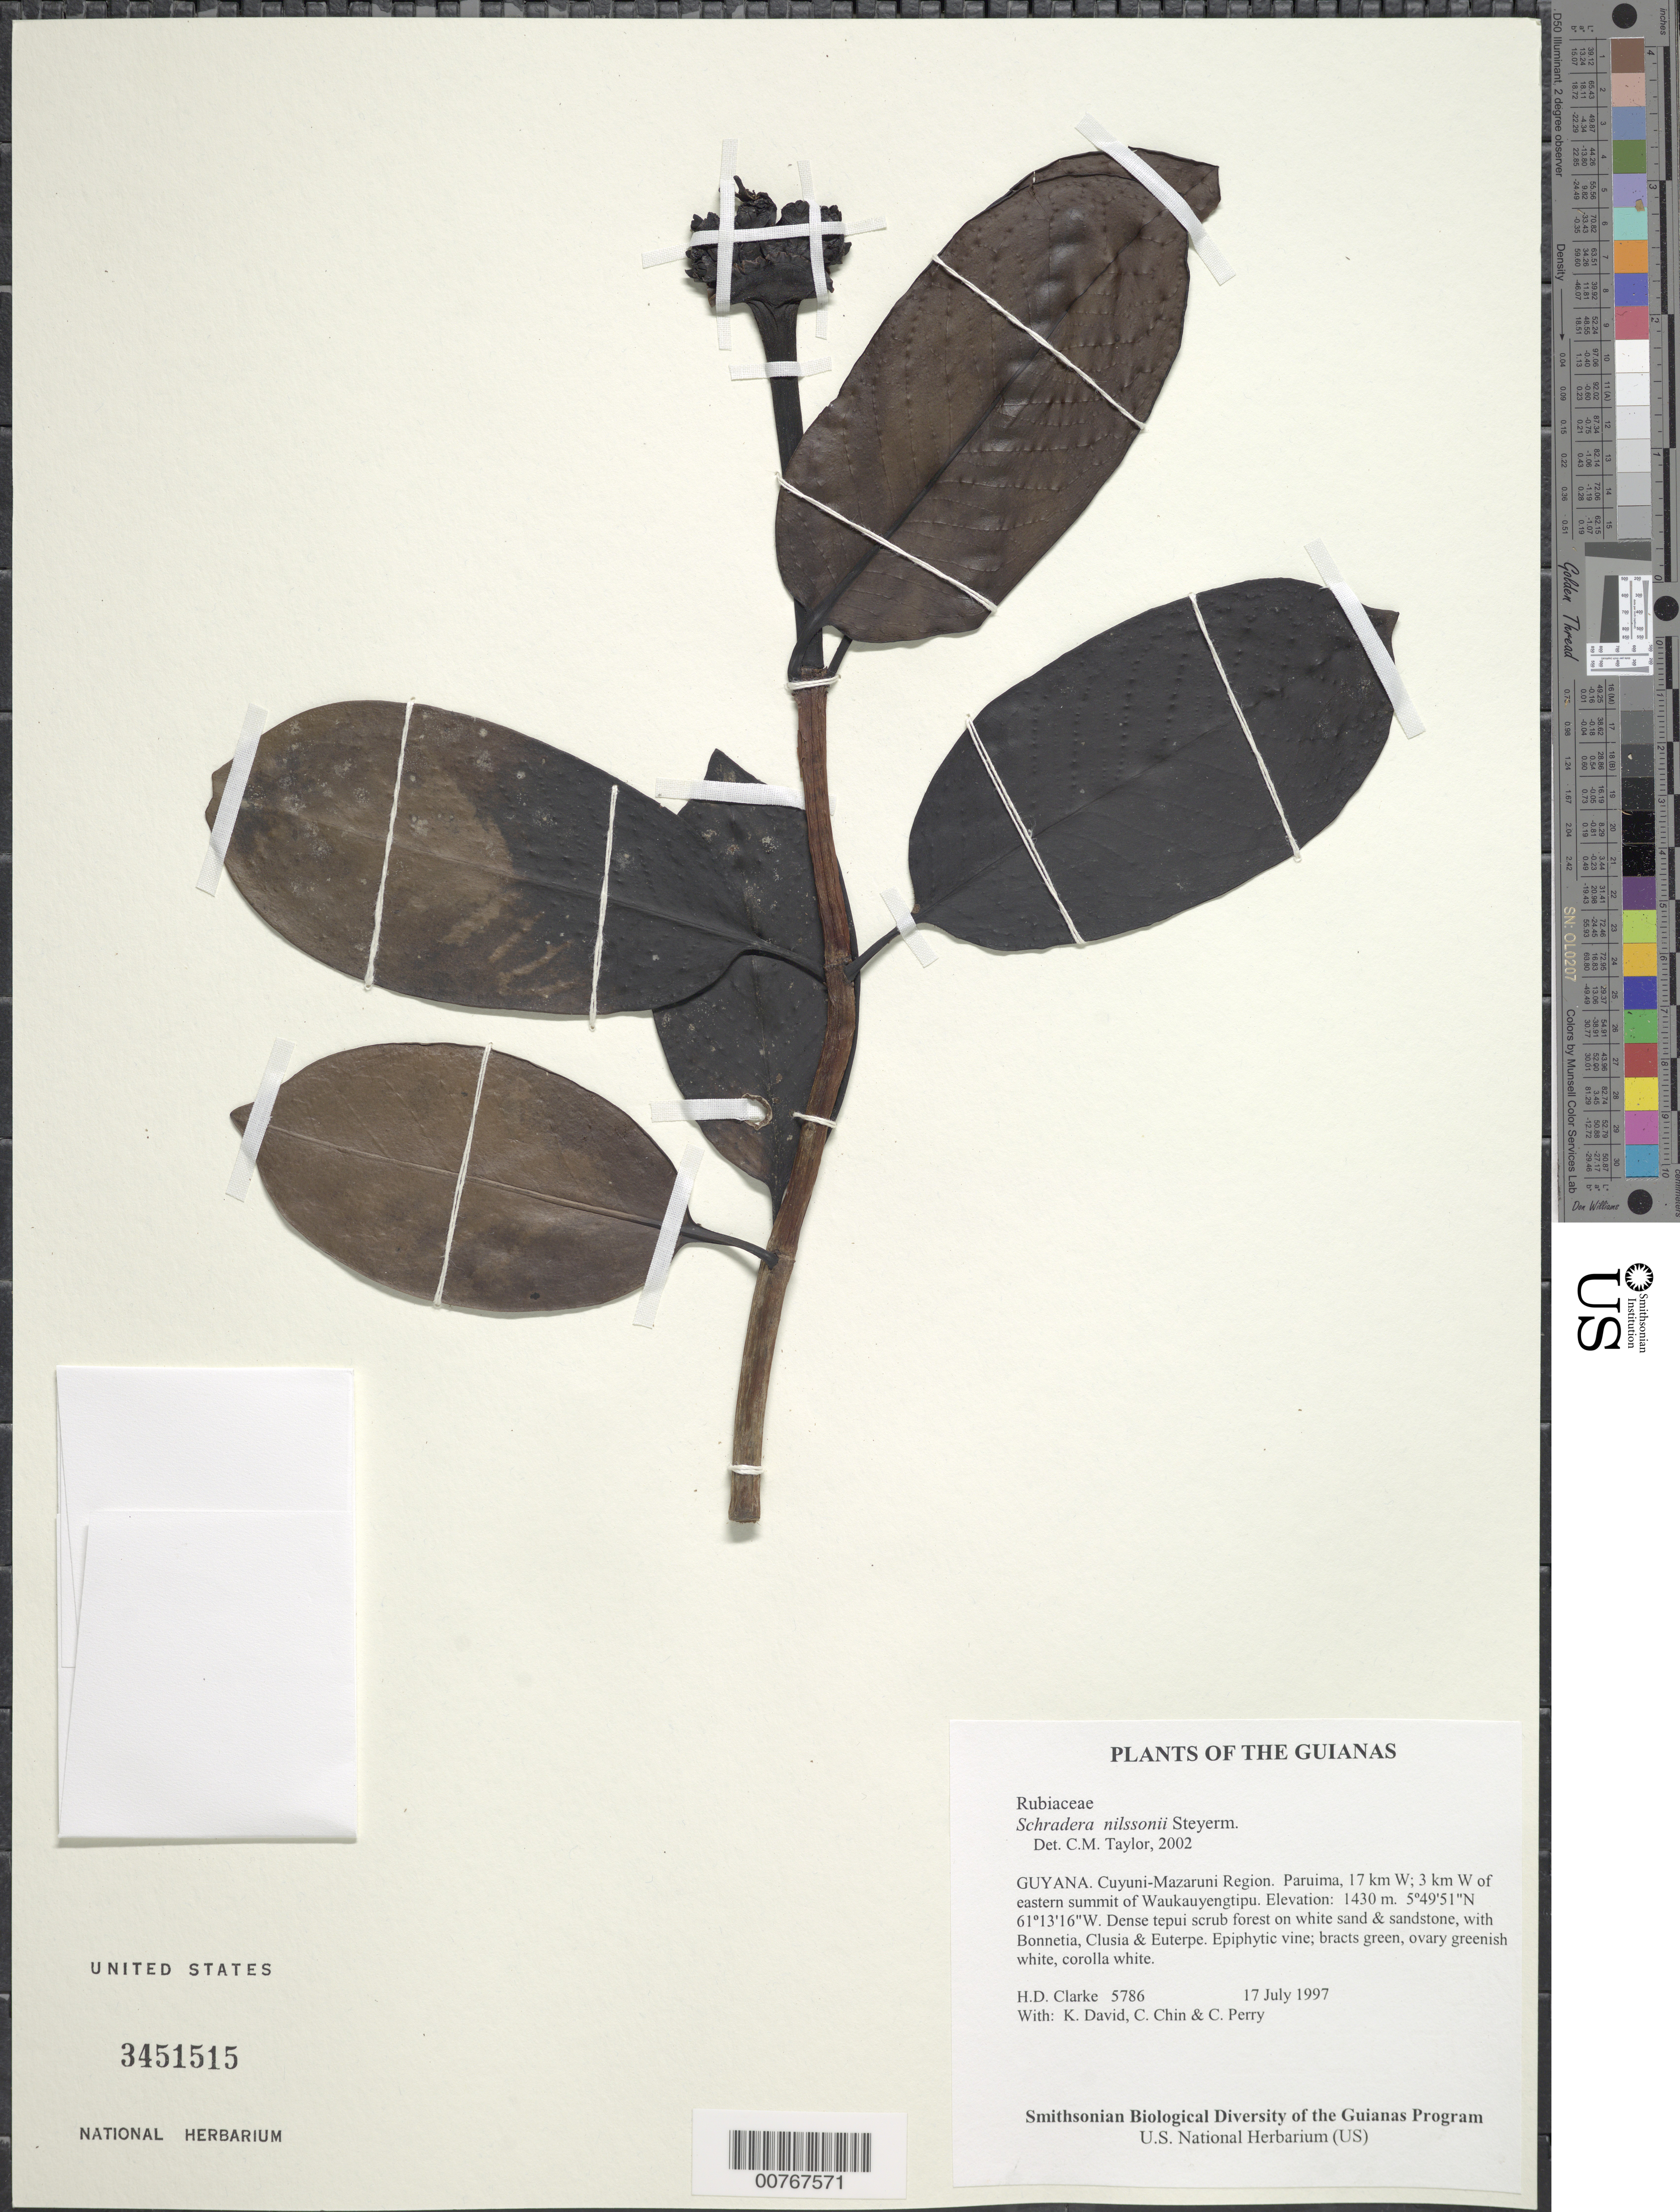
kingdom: Plantae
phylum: Tracheophyta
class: Magnoliopsida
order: Gentianales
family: Rubiaceae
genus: Schradera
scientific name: Schradera nilssonii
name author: Steyerm.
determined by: Taylor, Charlotte M.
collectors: H. D. Clarke, K. David, C. Chin & C. Perry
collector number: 5786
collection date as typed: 17 July 1997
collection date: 1997-07-17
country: Guyana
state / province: Cuyuni-Mazaruni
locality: Paruima, 17 km W; 3 km W of eastern summit of Waukauyengtipu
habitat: Dense tepui scrub forest on white sand & sandstone, with Bonnetia, Clusia & Euterpe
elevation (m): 1430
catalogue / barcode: US 3451515